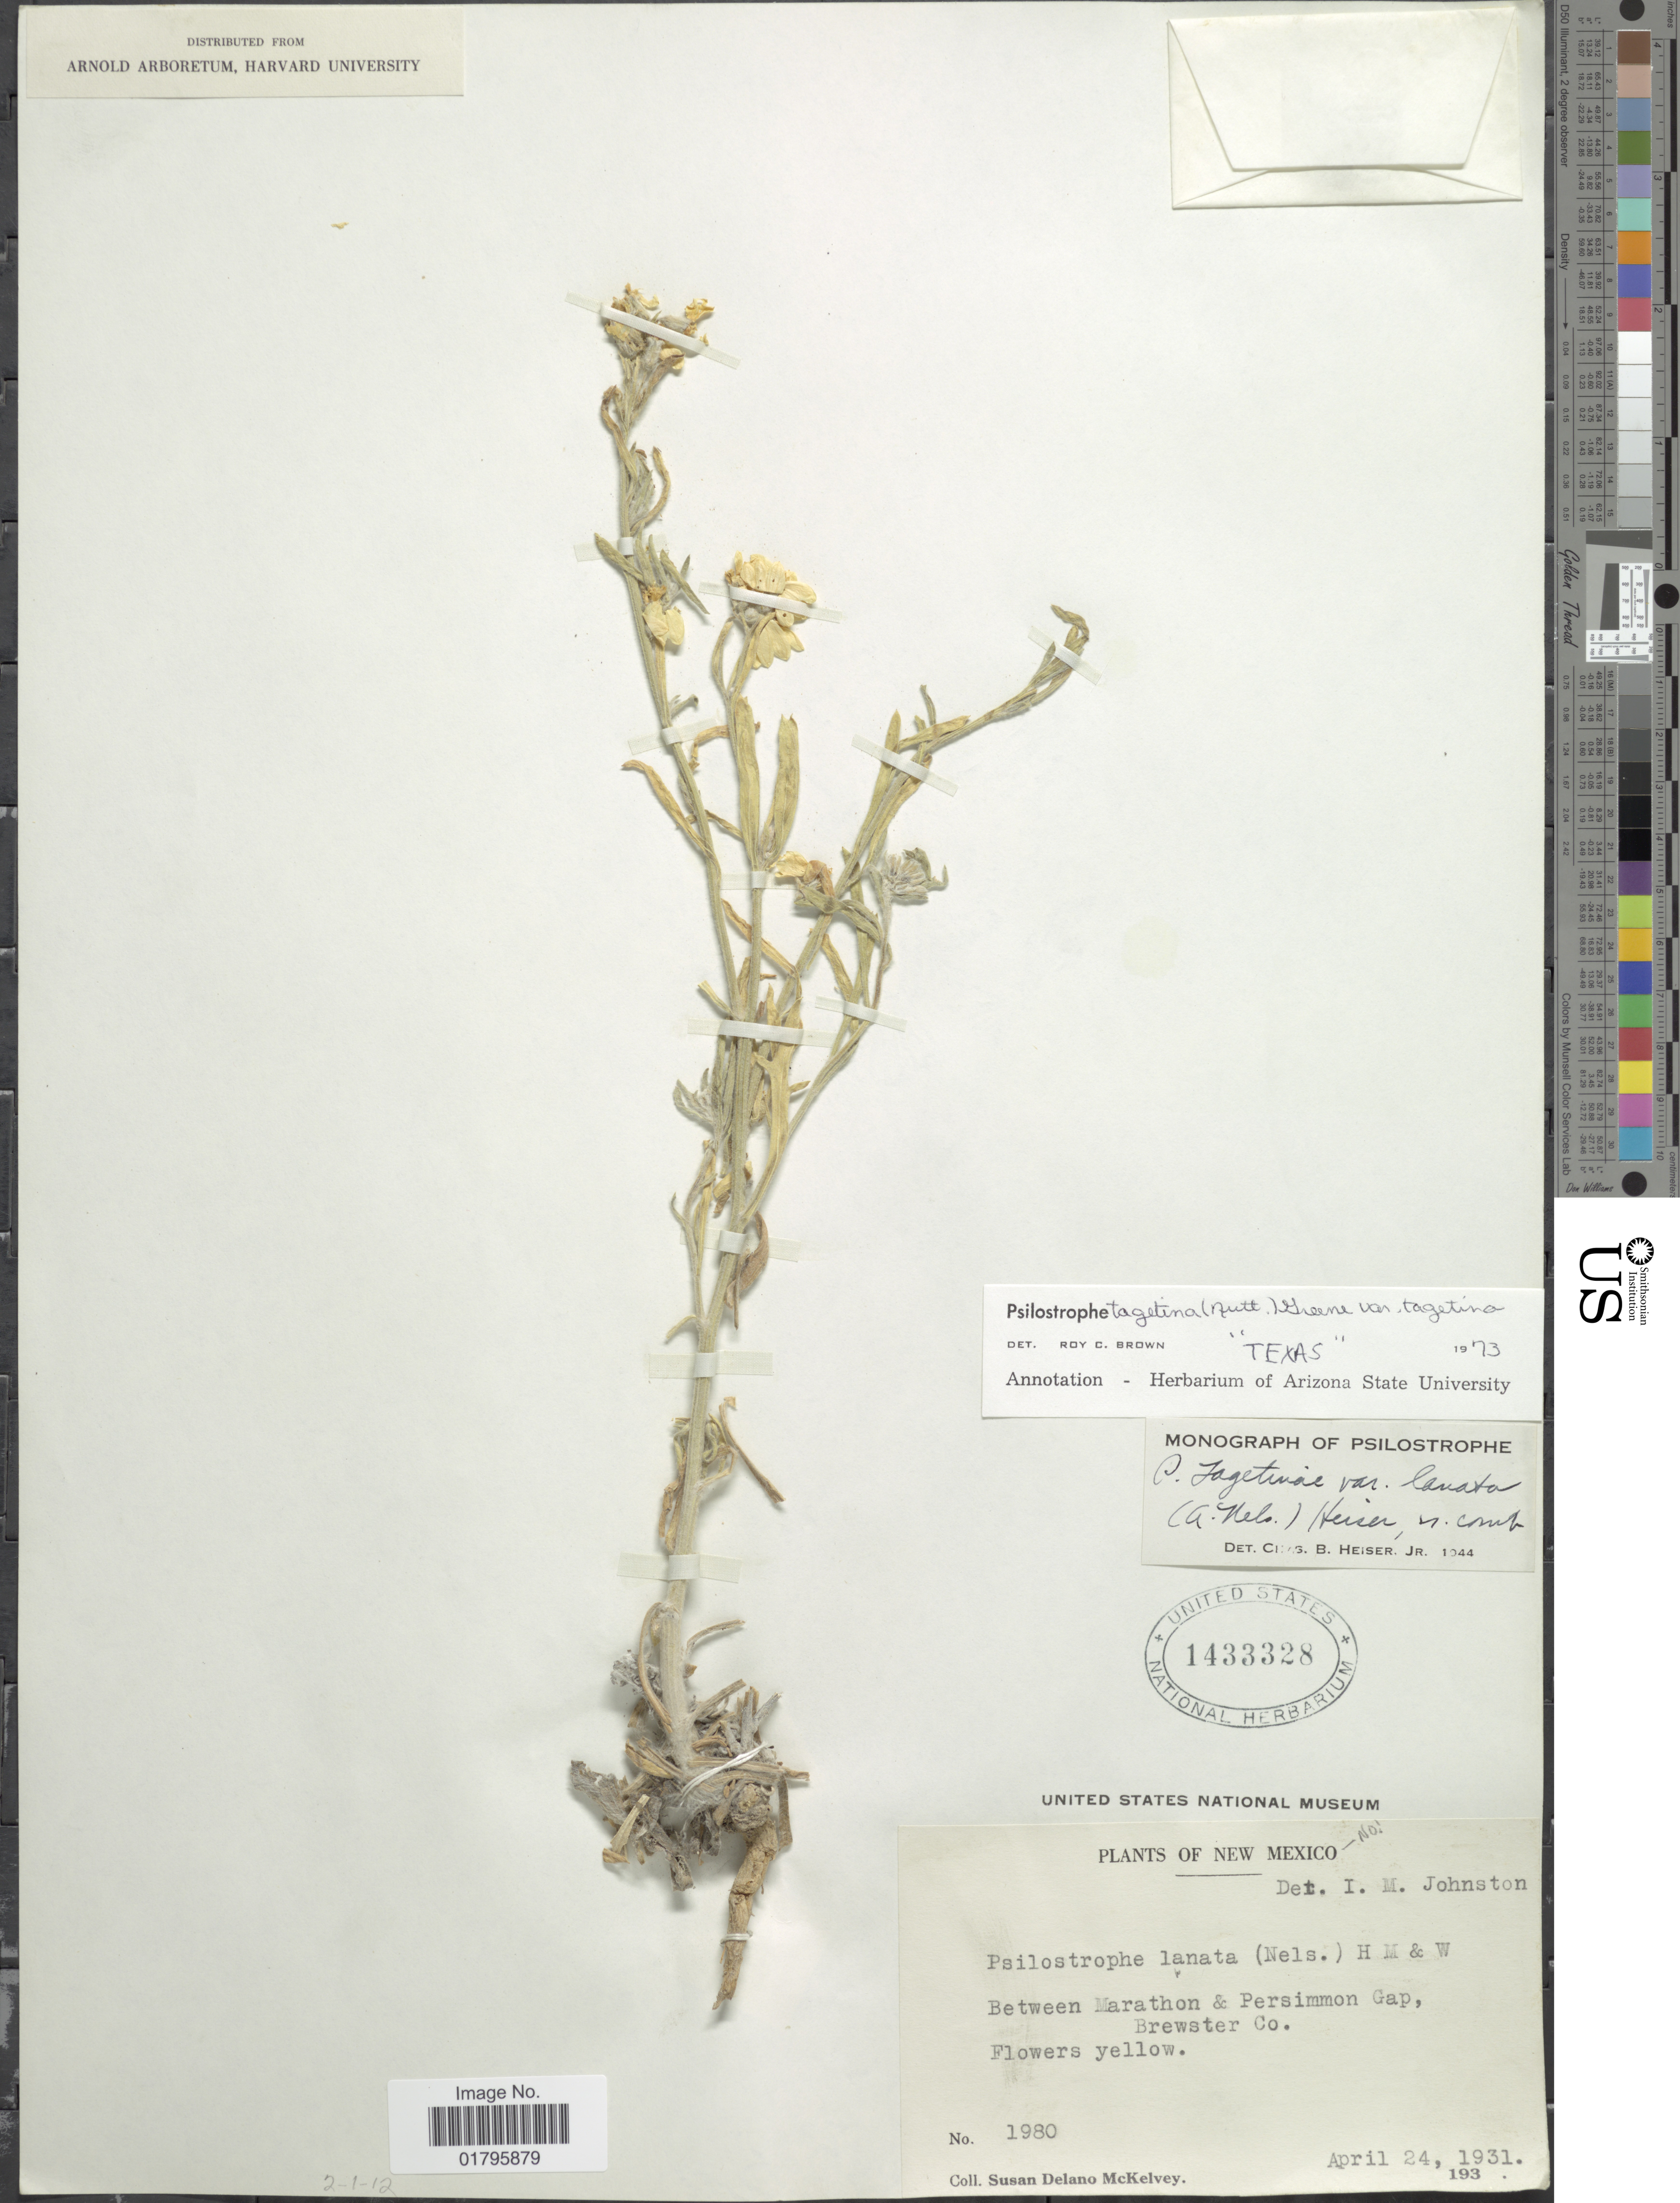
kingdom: Plantae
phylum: Tracheophyta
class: Magnoliopsida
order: Asterales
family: Asteraceae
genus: Psilostrophe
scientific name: Psilostrophe tagetina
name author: (Nutt.) Greene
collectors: S. A. McKelvey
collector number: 1980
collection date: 1931-04-24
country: United States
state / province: New Mexico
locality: New Mexico, Between Marathon & Persimmon Gap, Brewster Co.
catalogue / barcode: US 1433328